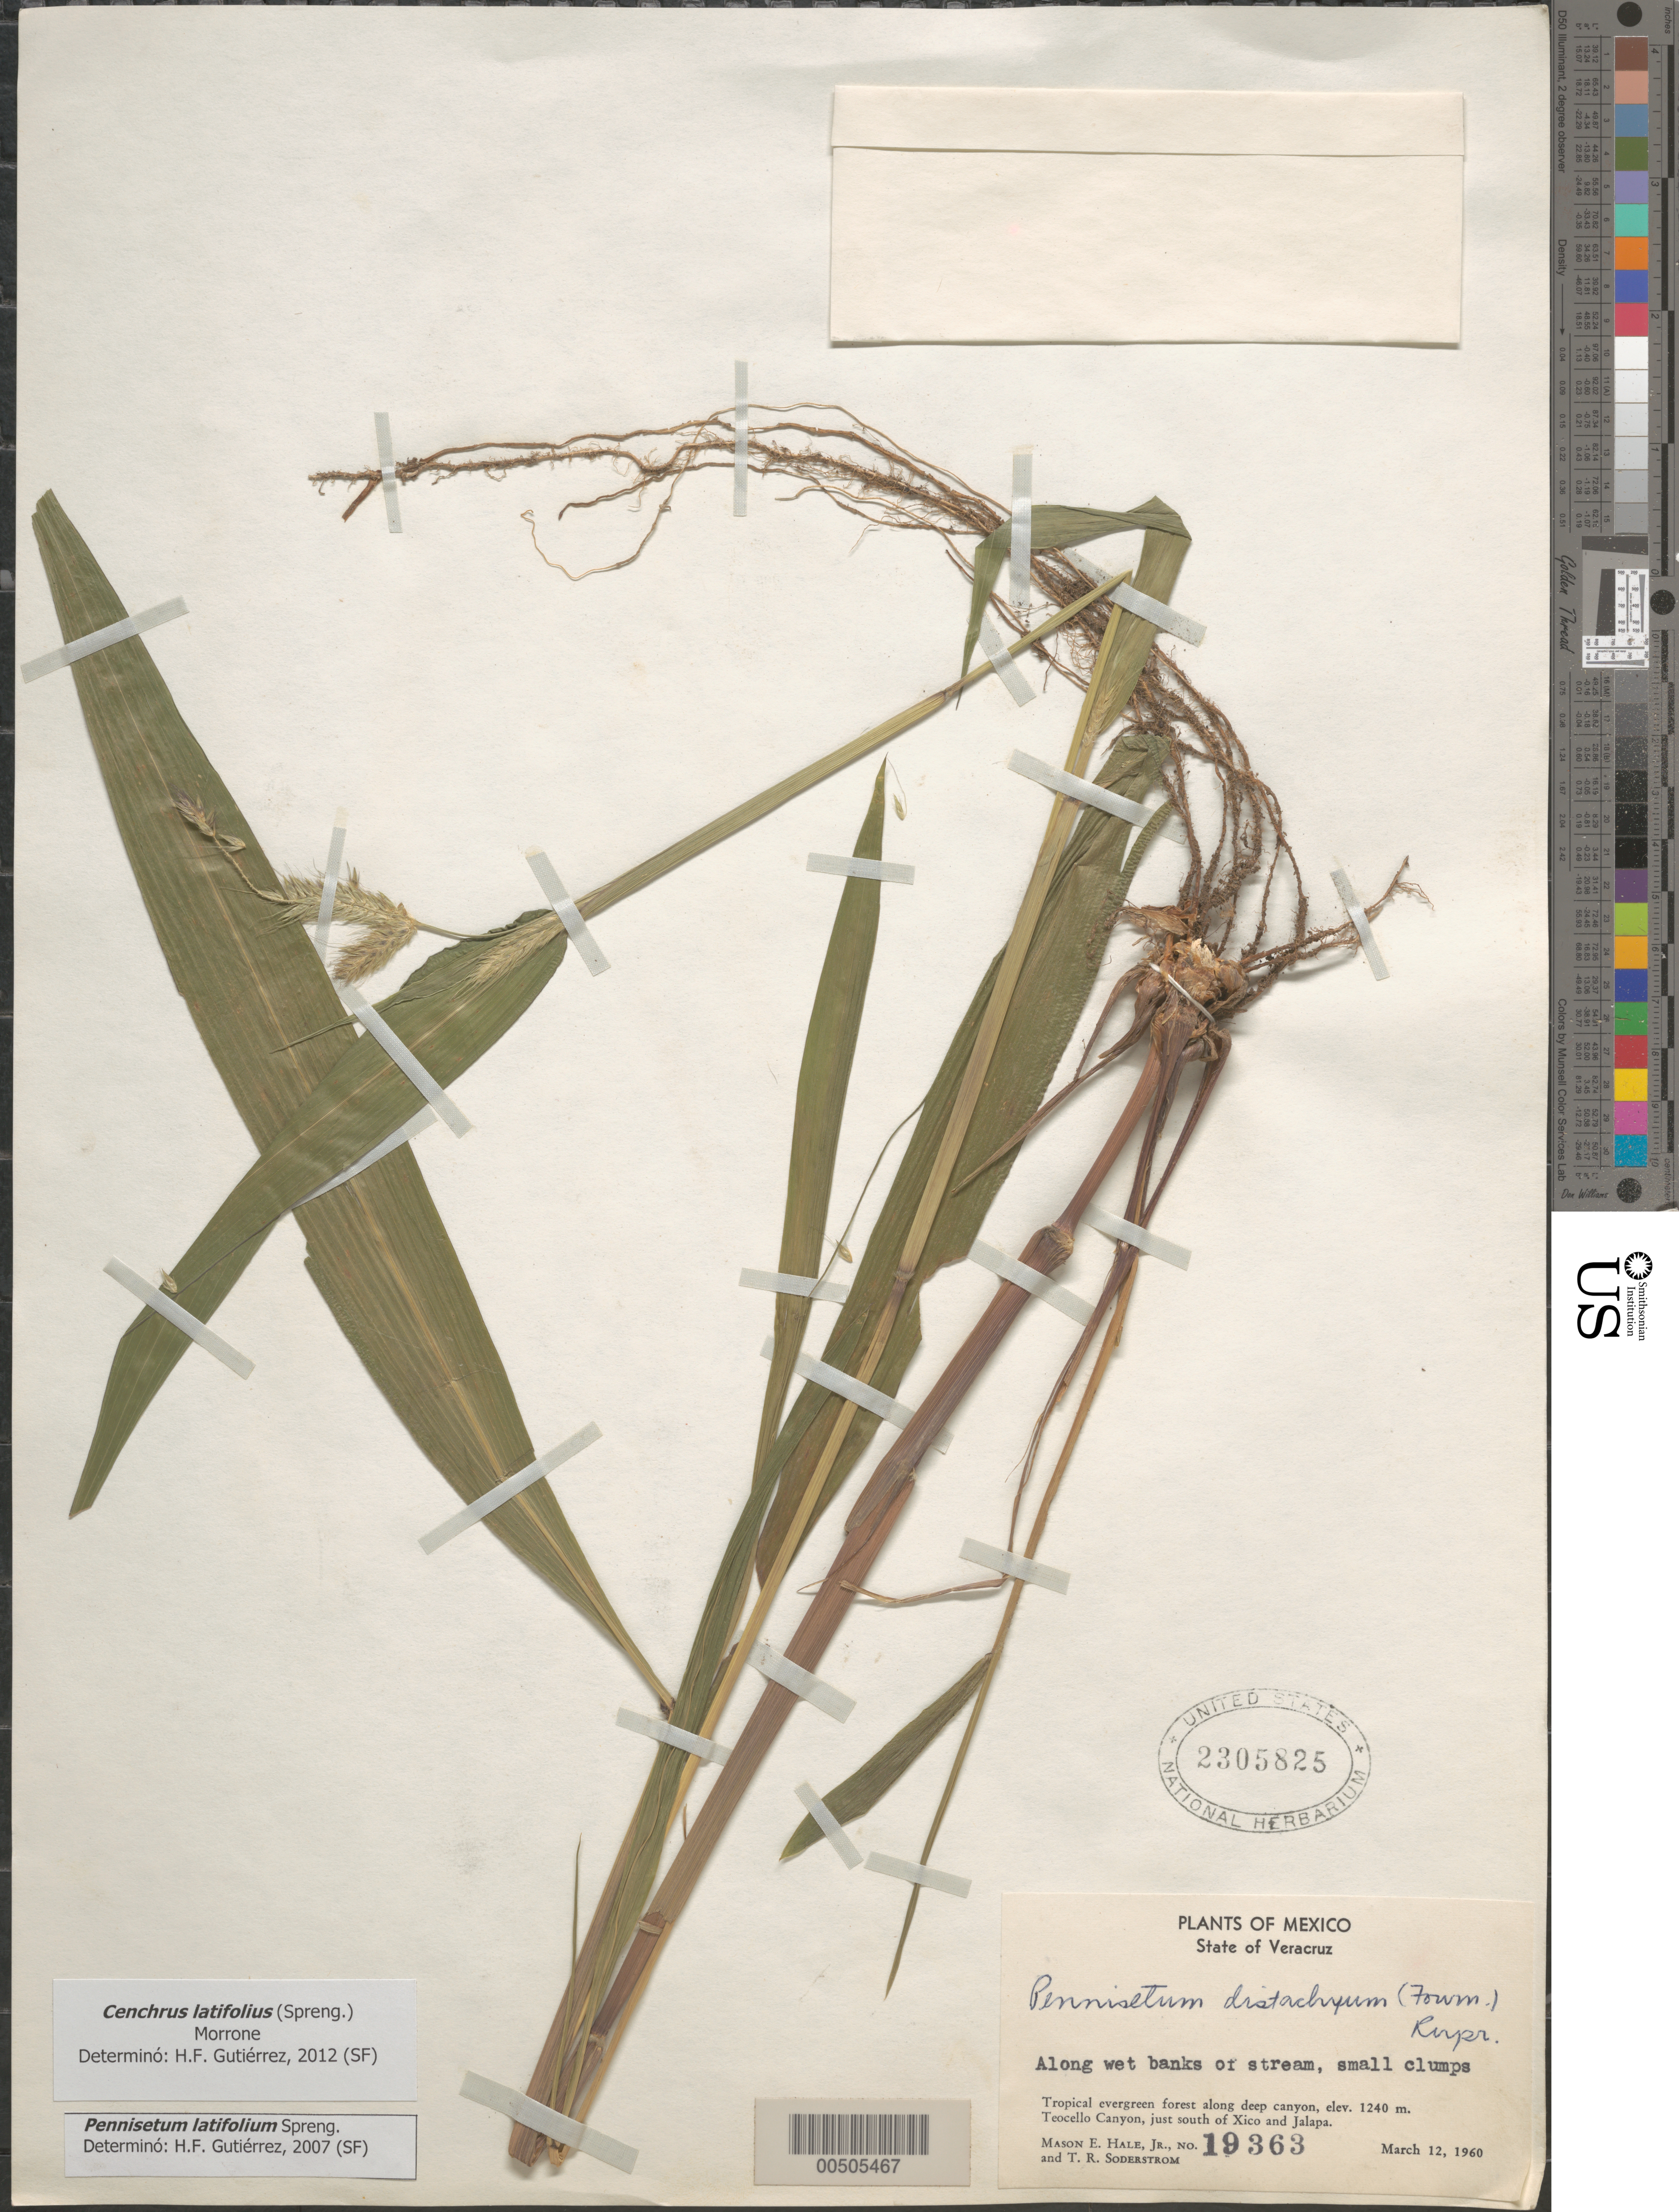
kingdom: Plantae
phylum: Tracheophyta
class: Liliopsida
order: Poales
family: Poaceae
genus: Cenchrus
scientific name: Cenchrus latifolius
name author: (Spreng.) Morrone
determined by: Gutiérrez, H. F.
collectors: M. Hale & T. R. Soderstrom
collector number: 19363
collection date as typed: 12 Mar 1960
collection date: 1960-03-12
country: Mexico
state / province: Veracruz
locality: Teocello Canyon, just S of Xico and Jalapa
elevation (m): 1240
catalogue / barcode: US 2305825